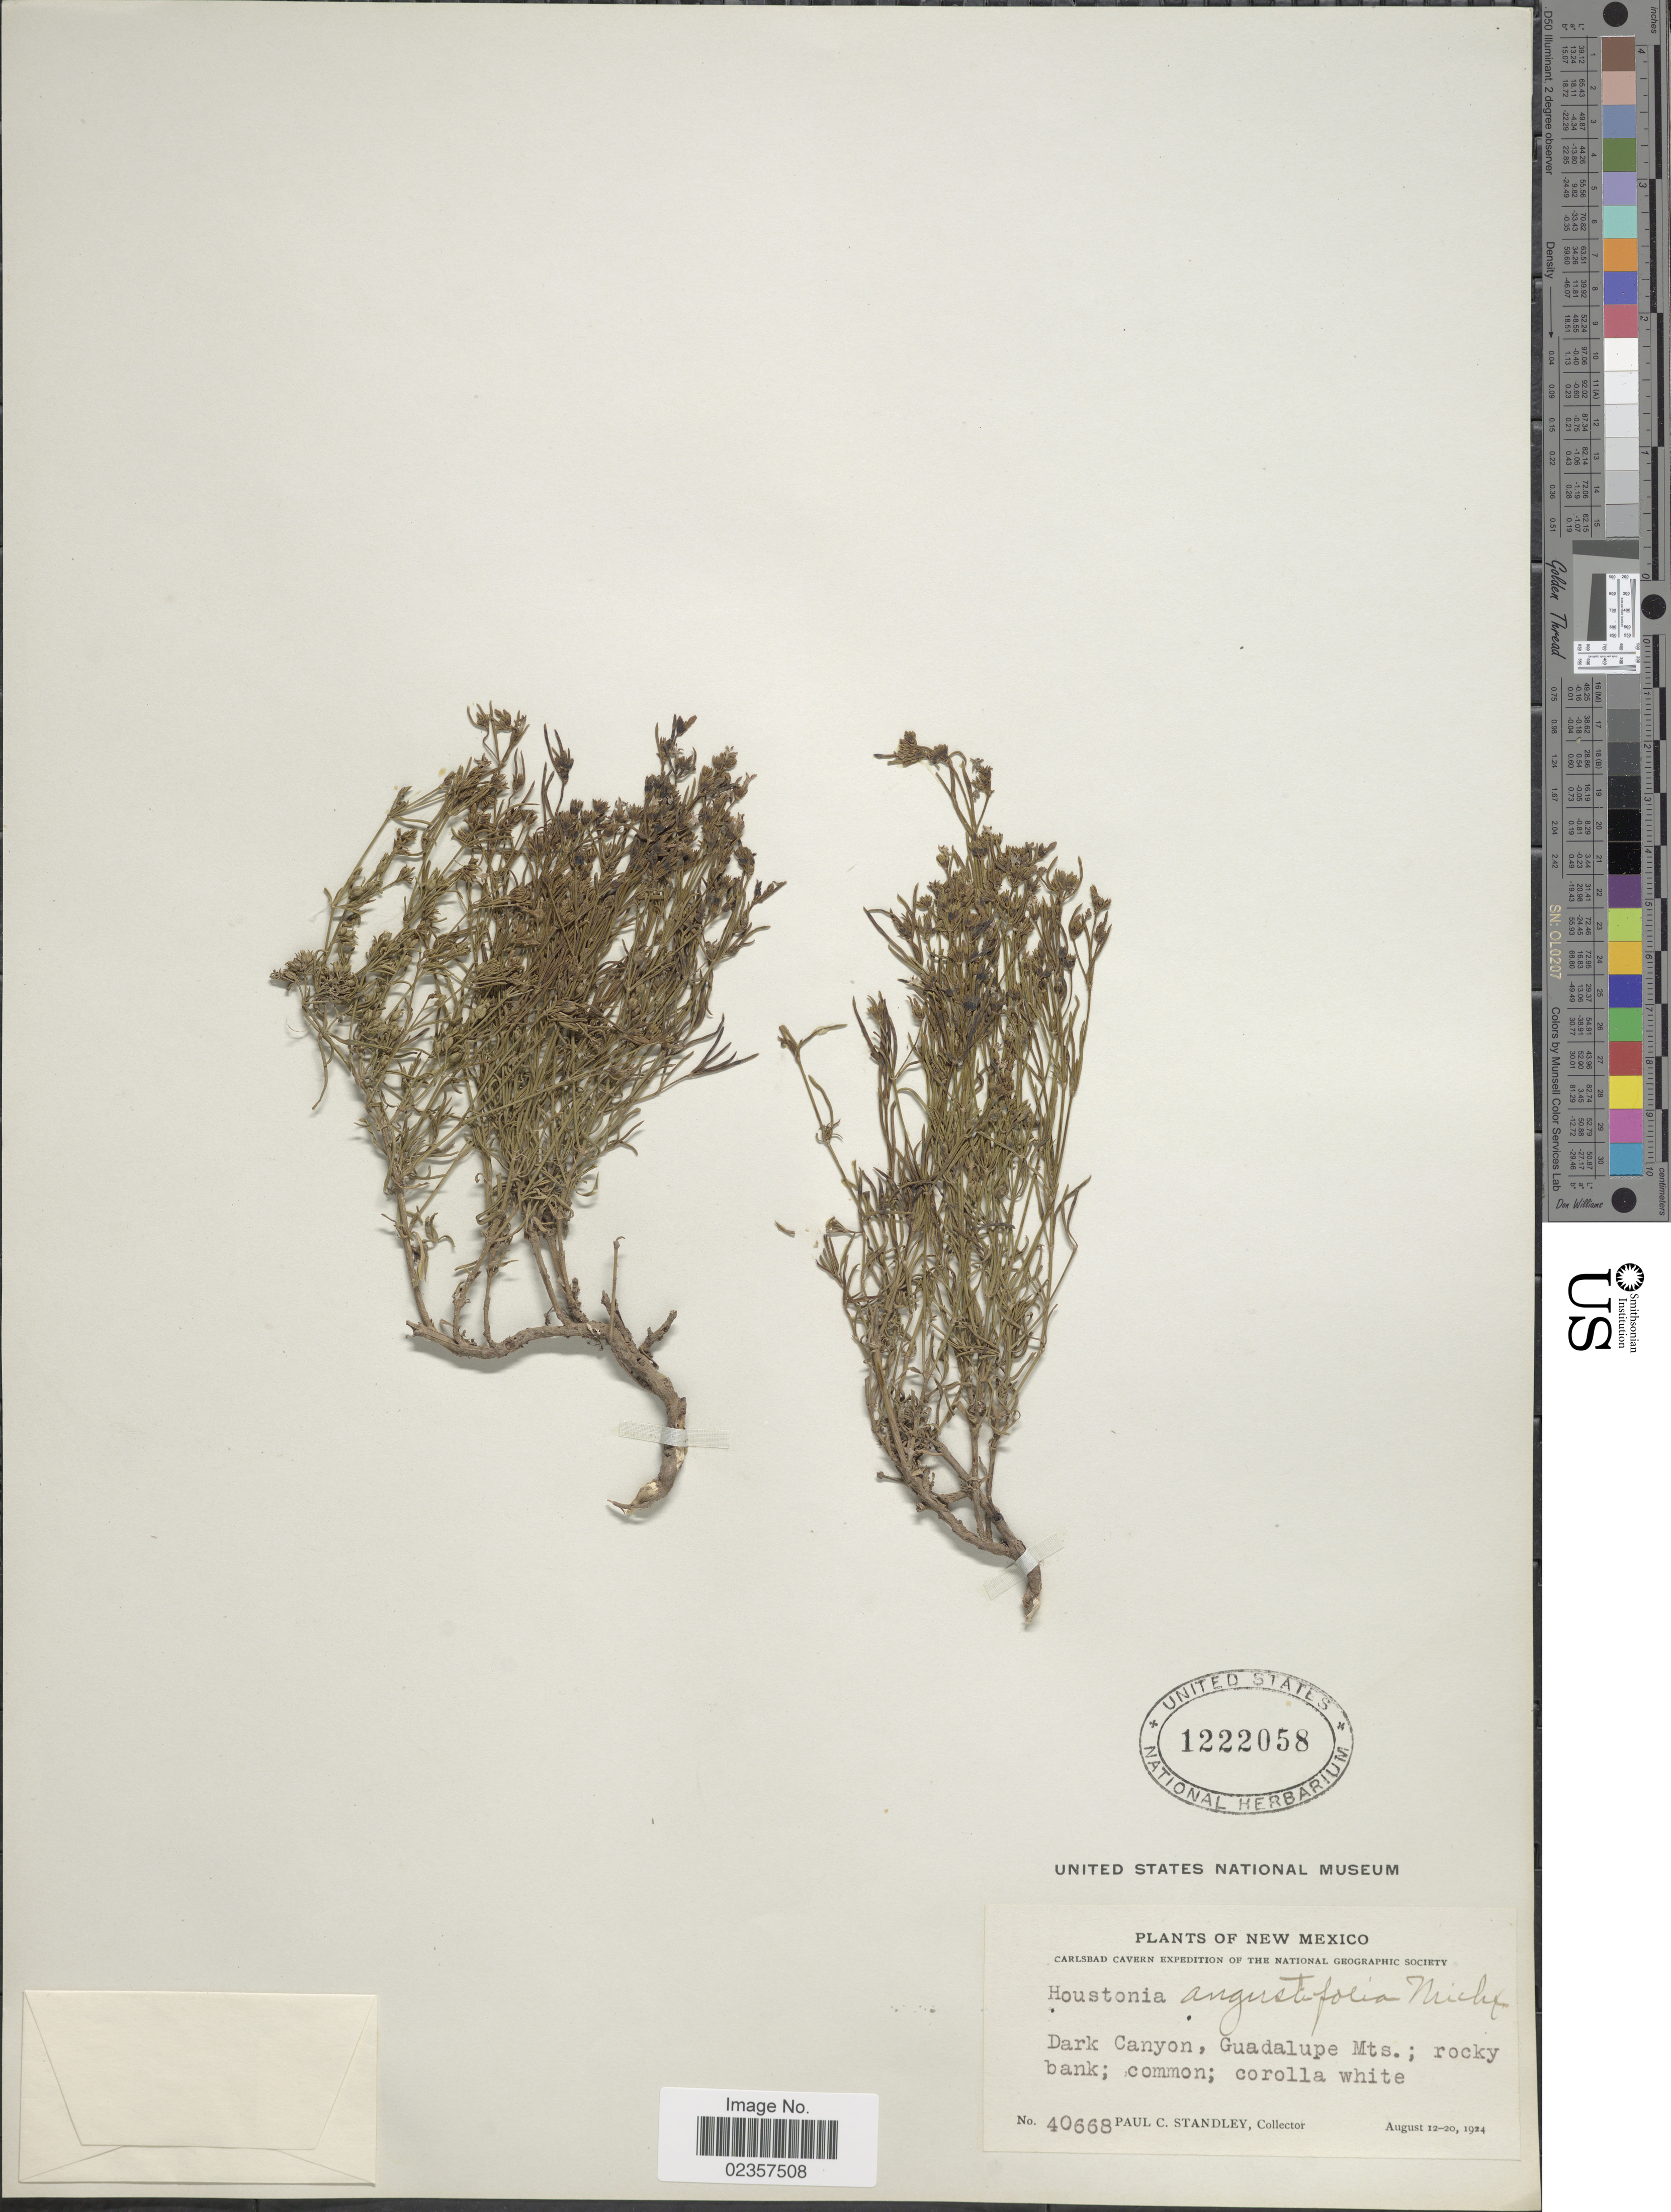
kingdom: Plantae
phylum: Tracheophyta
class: Magnoliopsida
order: Gentianales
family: Rubiaceae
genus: Houstonia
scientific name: Houstonia nigricans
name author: (Lam.) Fernald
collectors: P. C. Standley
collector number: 40668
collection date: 1924-08-12/1924-08-20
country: United States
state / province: New Mexico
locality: Dark Canyon, Guadalupe Mts.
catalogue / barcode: US 1222058